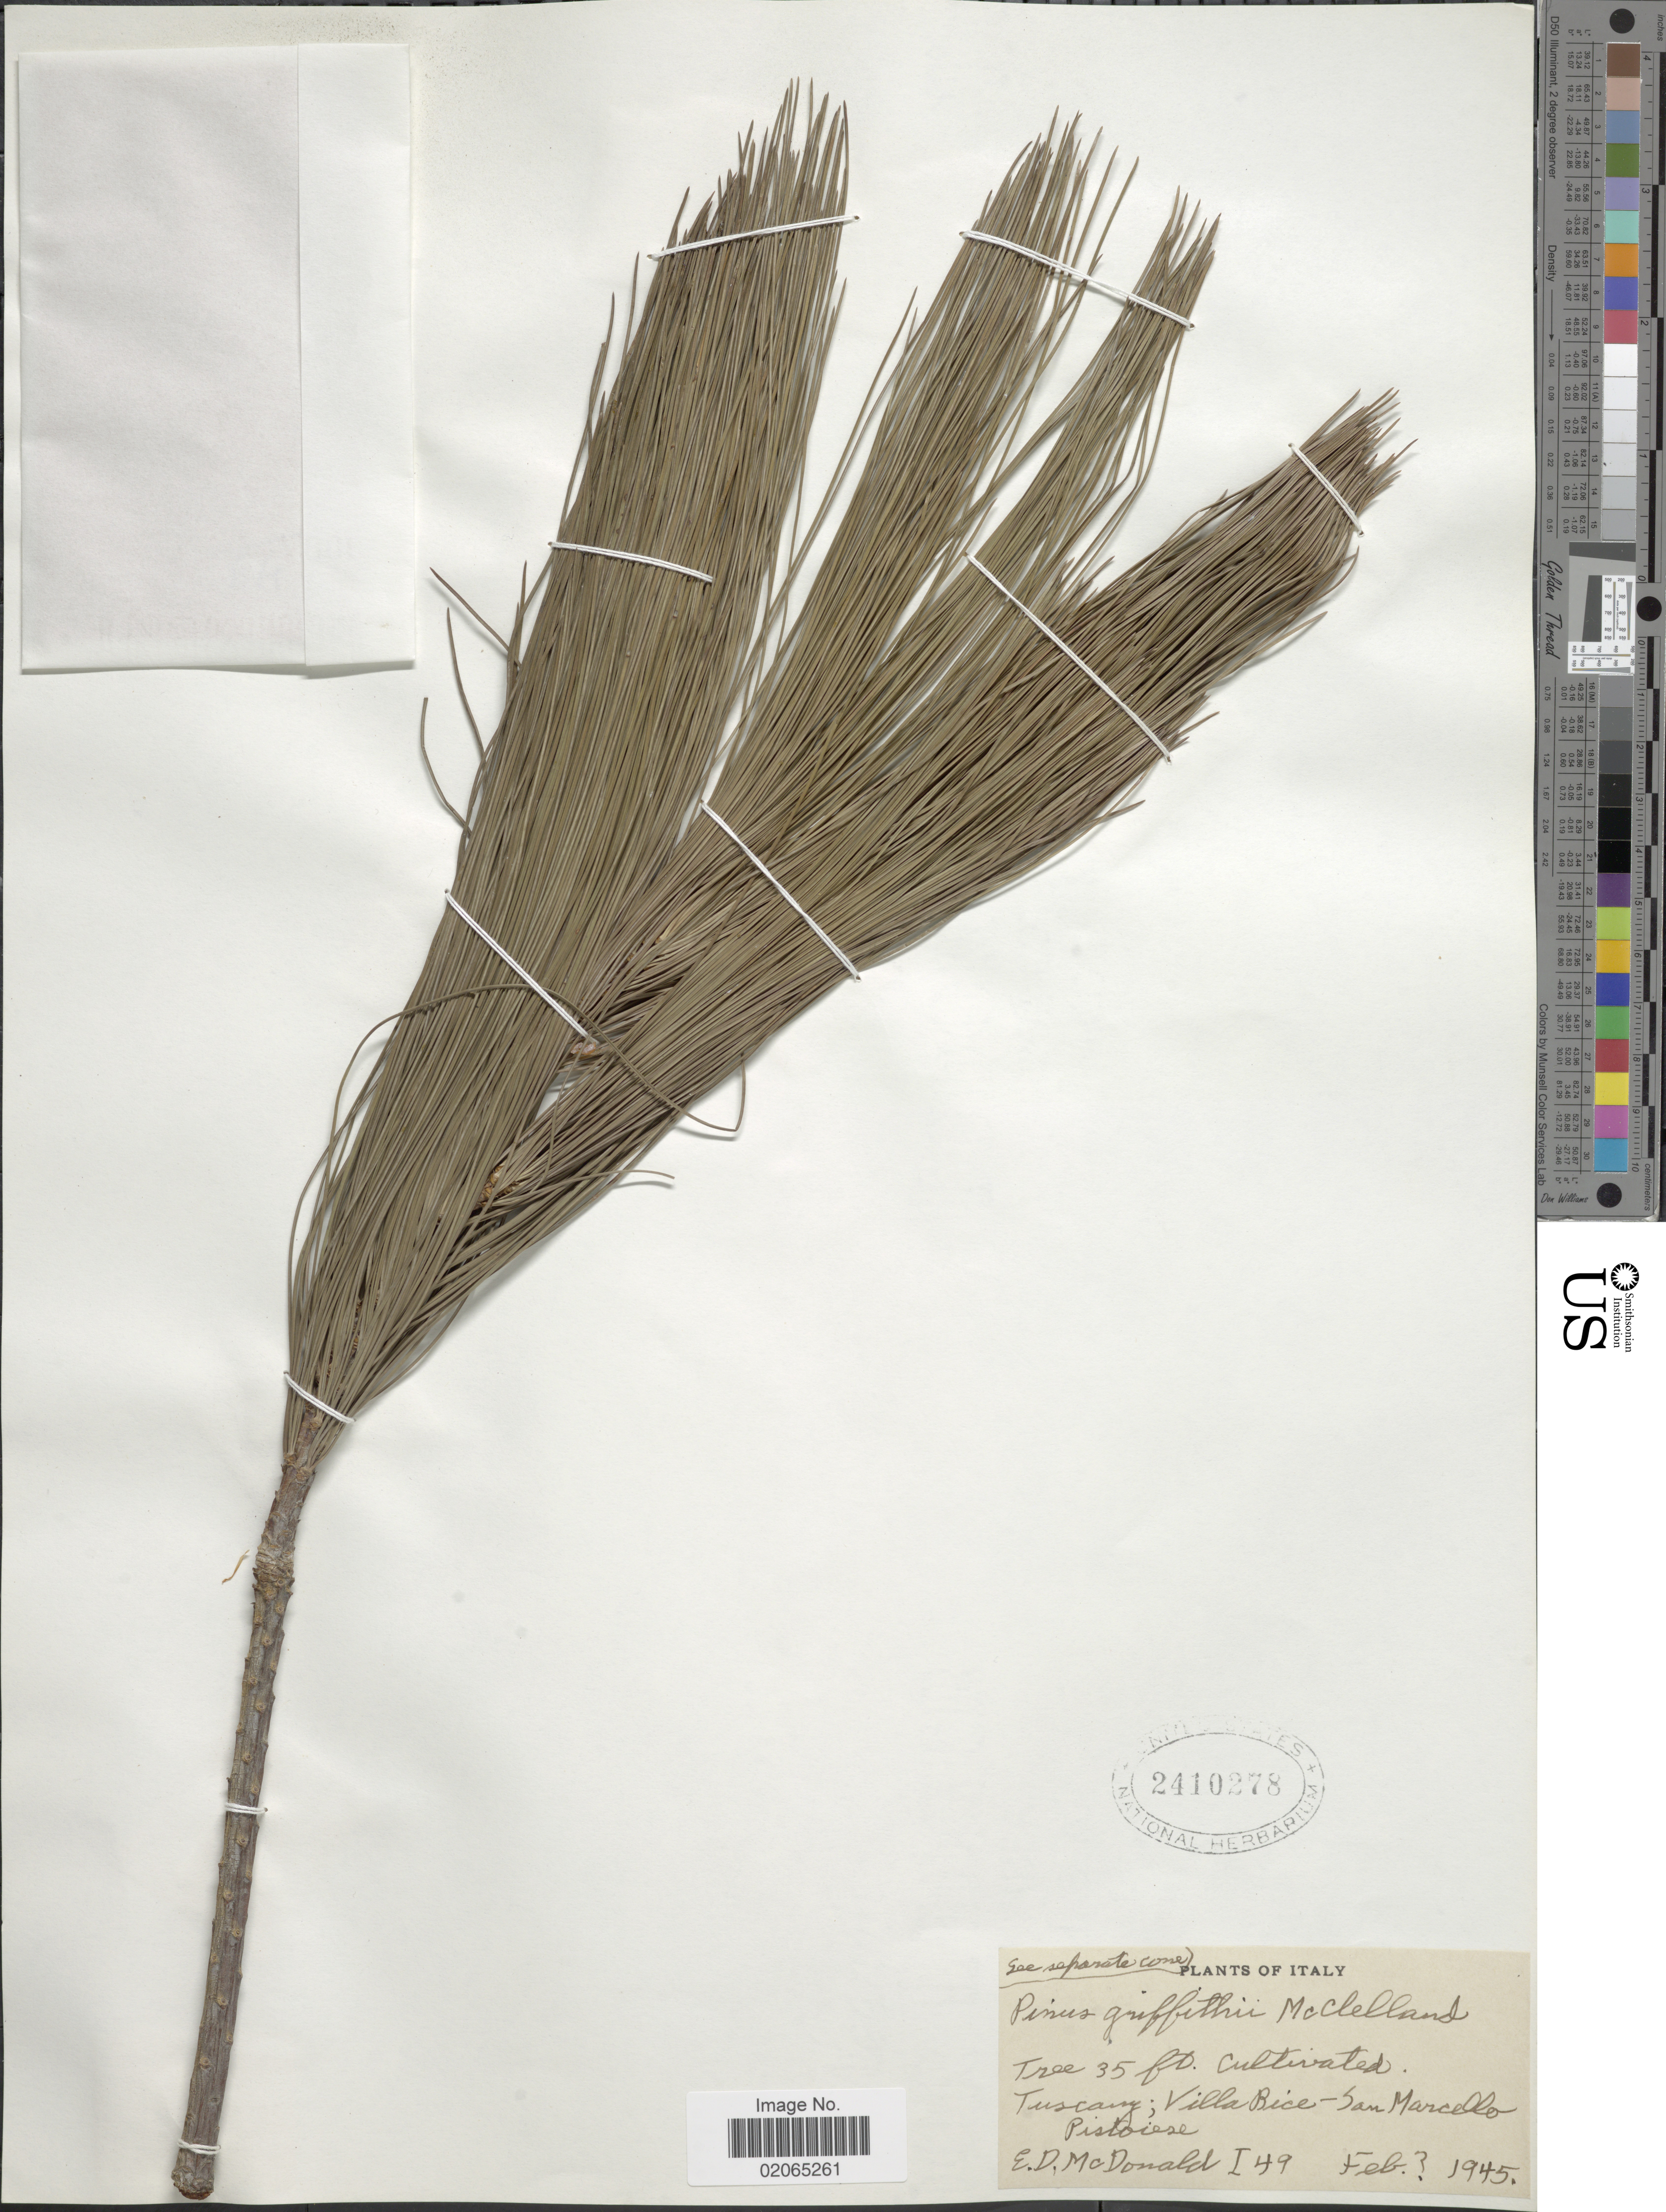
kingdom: Plantae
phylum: Tracheophyta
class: Pinopsida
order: Pinales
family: Pinaceae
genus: Pinus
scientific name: Pinus griffithii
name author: McClell.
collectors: E. D. McDonald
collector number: I49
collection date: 1945-02-03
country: Italy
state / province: Tuscany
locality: Tuscany; Villa Bice - San Marcello Pistoiese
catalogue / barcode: US 2410278